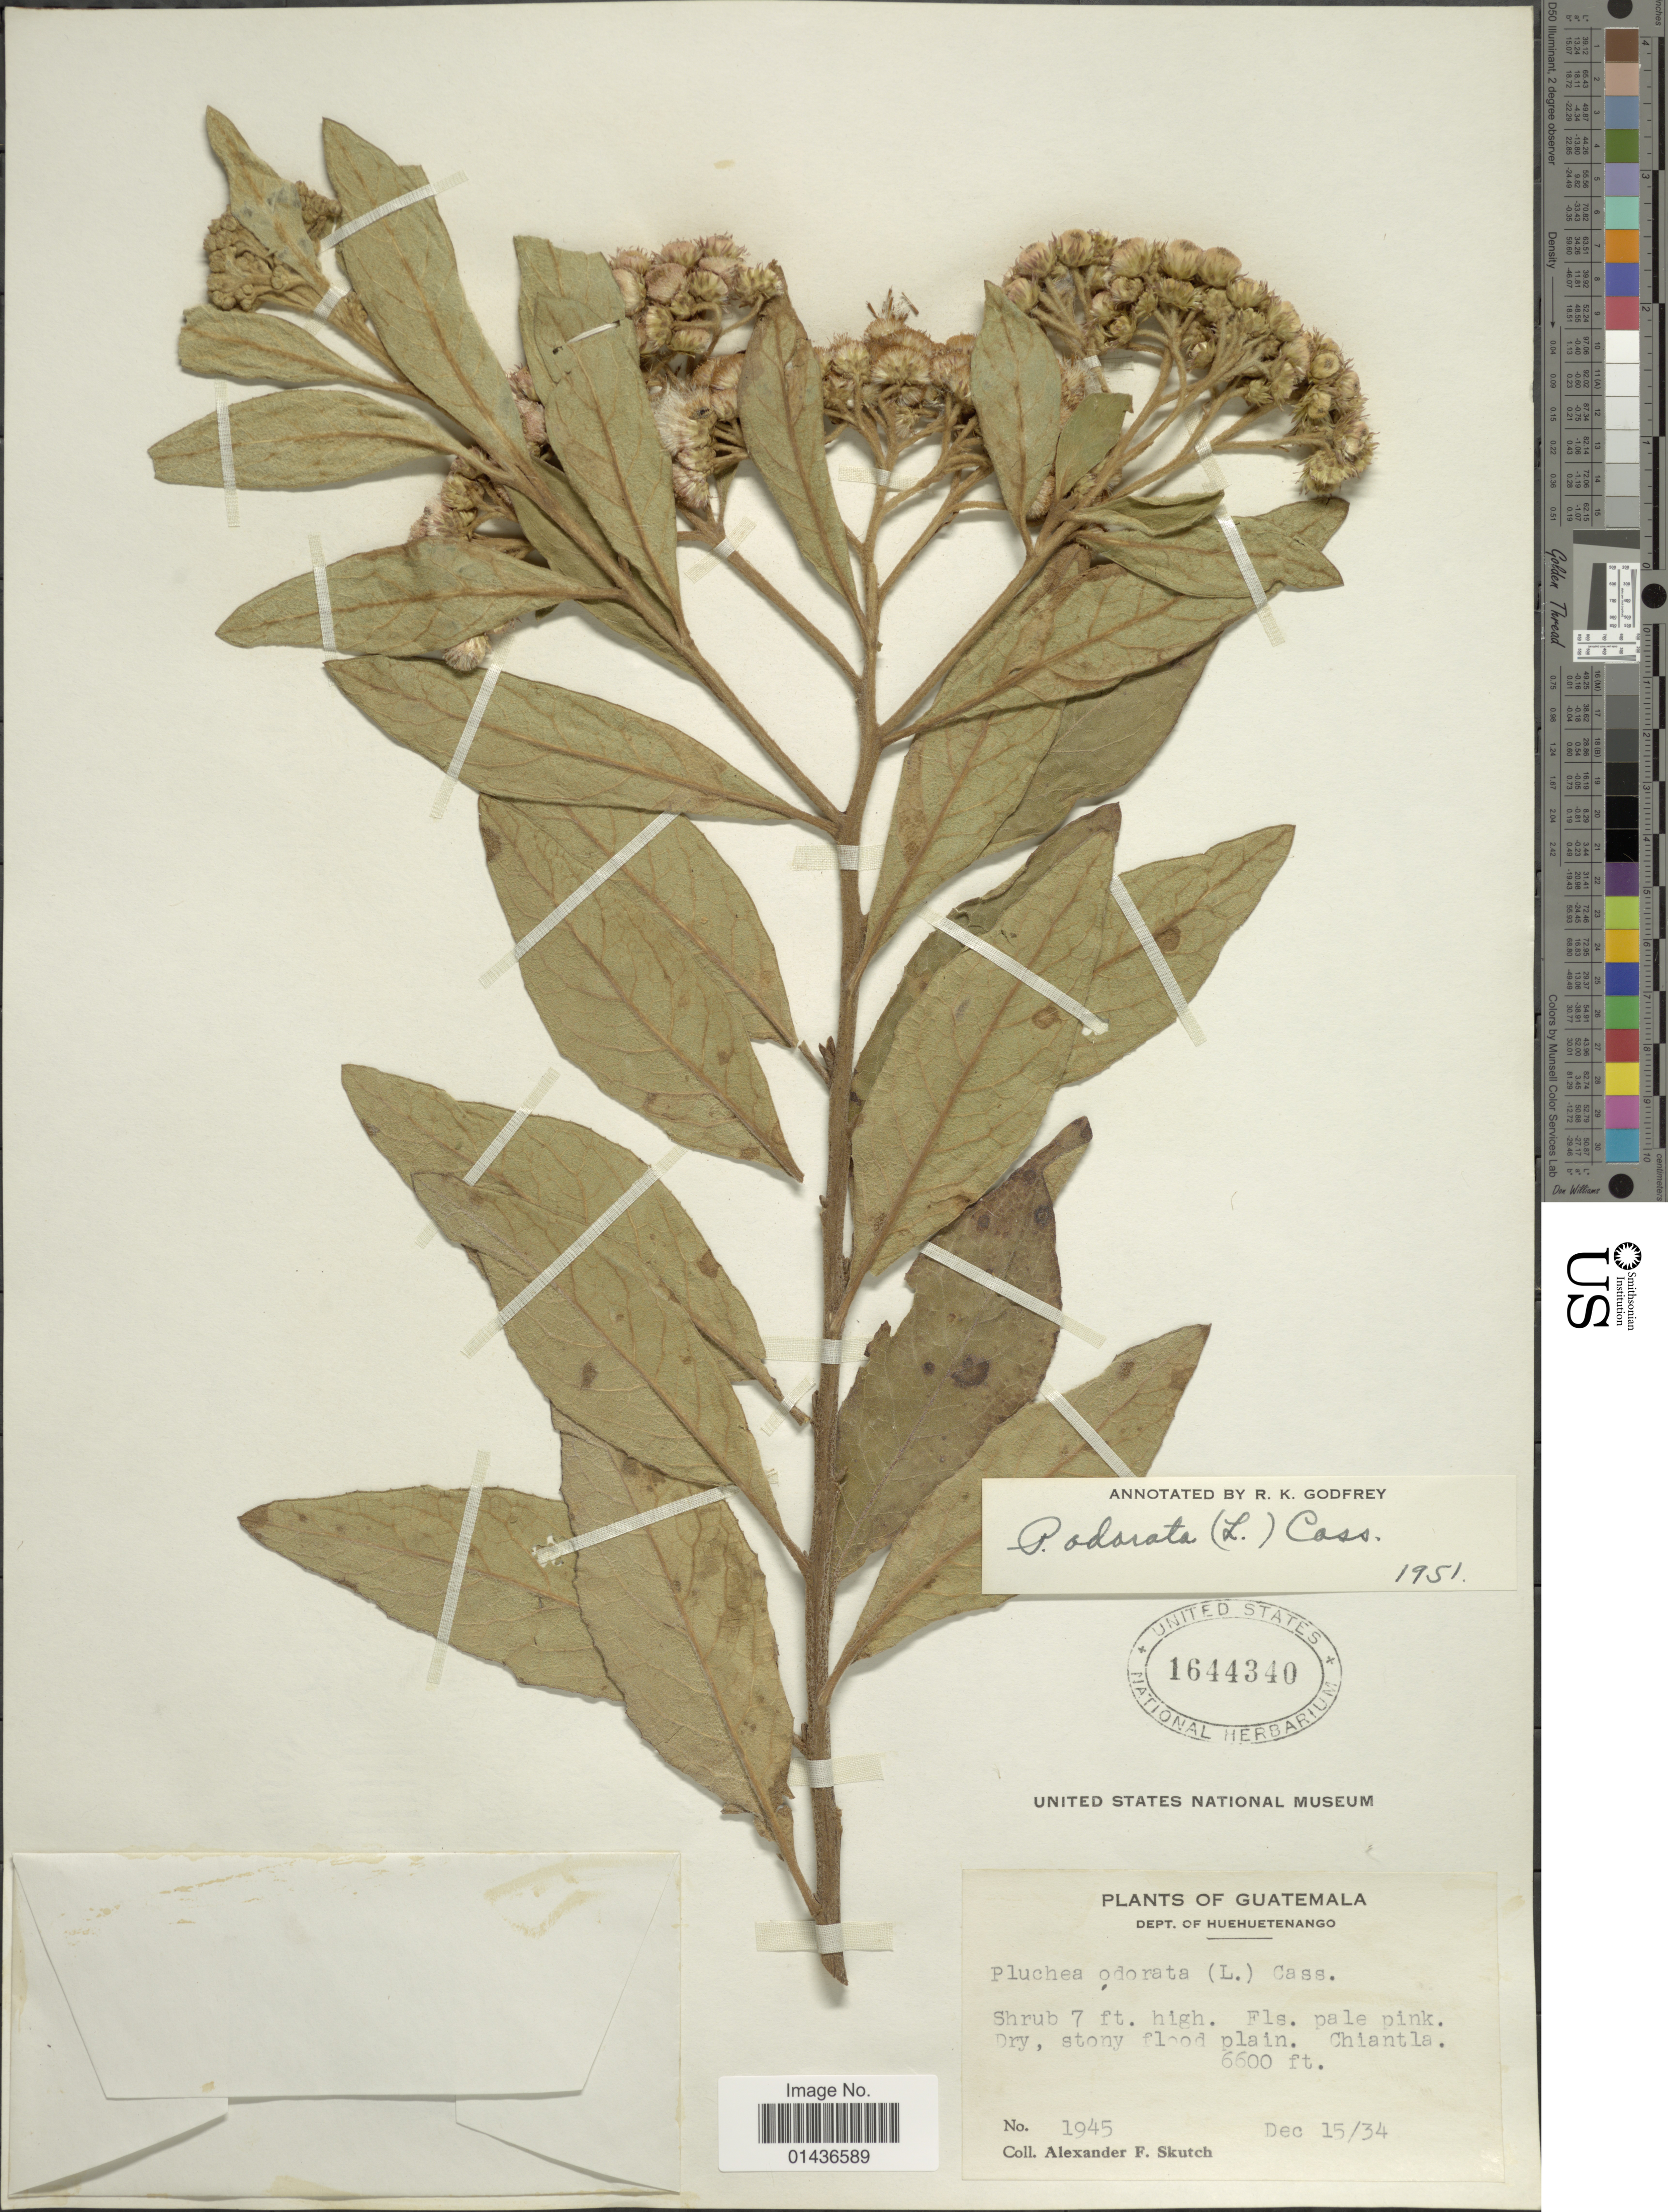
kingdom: Plantae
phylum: Tracheophyta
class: Magnoliopsida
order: Asterales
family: Asteraceae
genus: Pluchea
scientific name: Pluchea carolinensis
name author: (Jacq.) D. Don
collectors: A. F. Skutch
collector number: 1945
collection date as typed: Transcribed d/m/y: 15/12/34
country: Guatemala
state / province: Huehuetenango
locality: Chiantla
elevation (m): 2012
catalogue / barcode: US 1644340